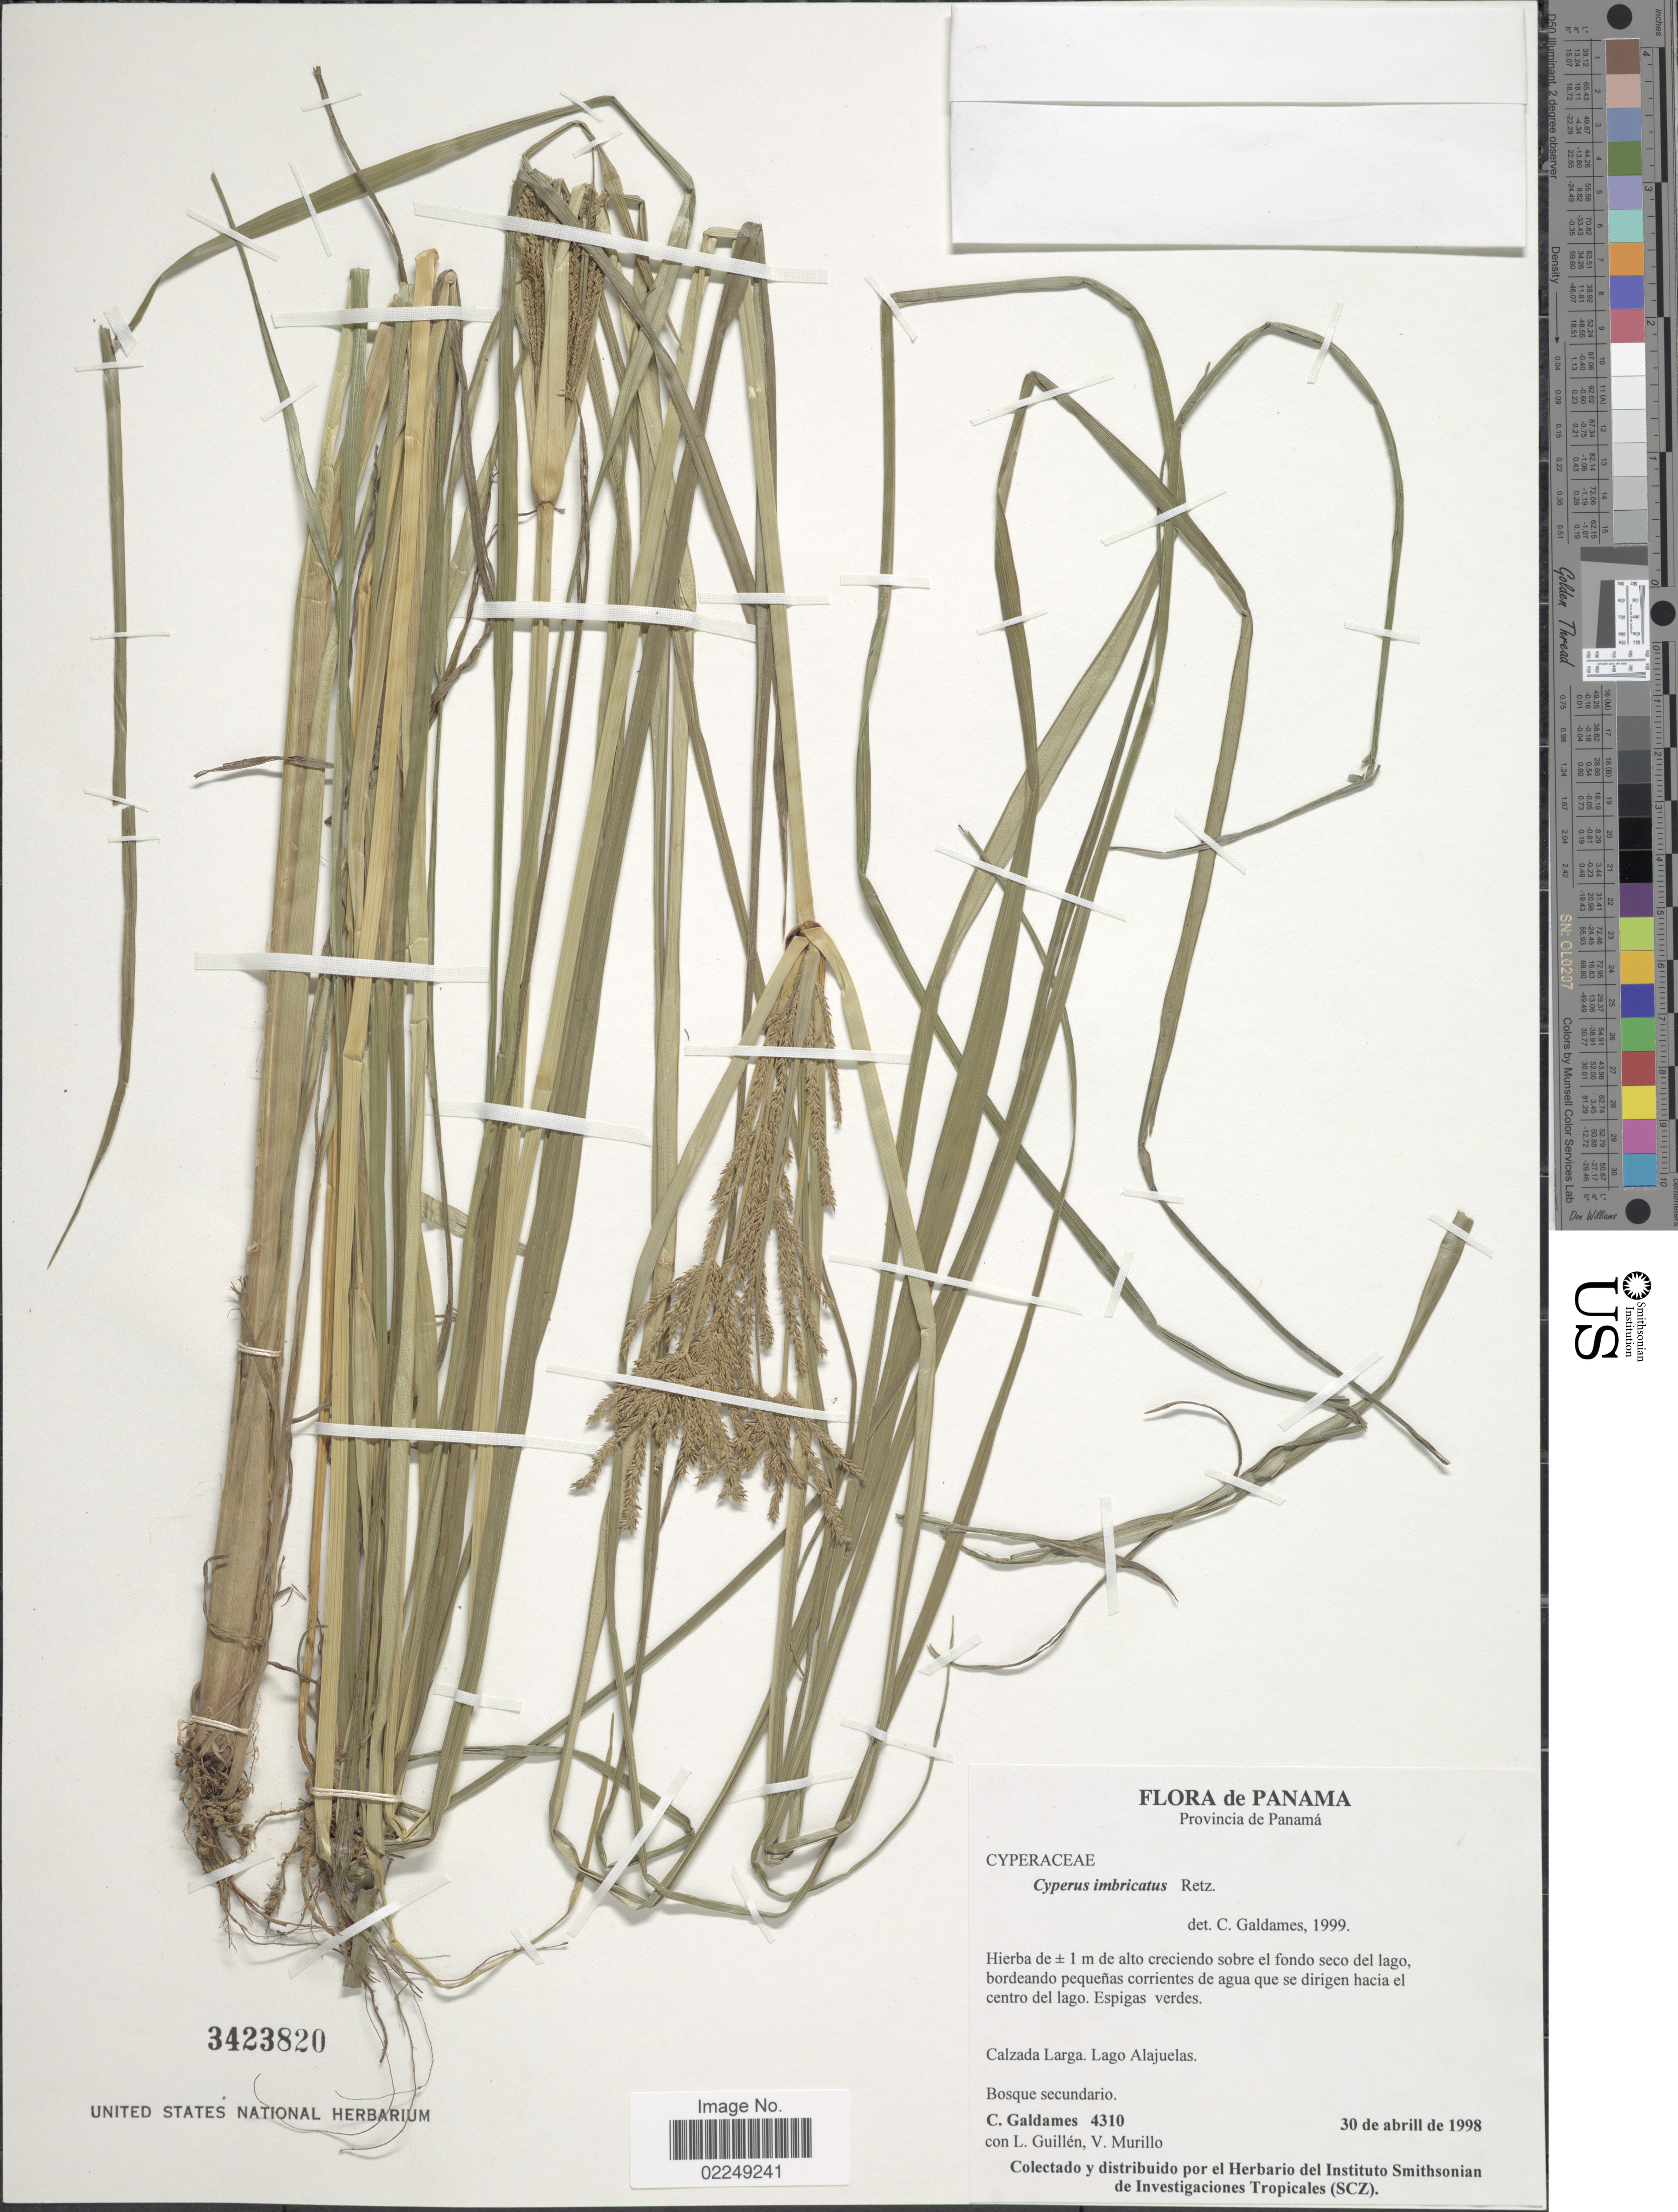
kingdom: Plantae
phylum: Tracheophyta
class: Liliopsida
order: Poales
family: Cyperaceae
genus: Cyperus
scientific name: Cyperus imbricatus Retz.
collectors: C. Galdames, L. Guillén & V. Murillo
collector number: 4310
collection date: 1998-04-30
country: Panama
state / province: Panamá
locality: Provincia de Panama, Calzada Larga, Lago Alajuelas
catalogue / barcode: US 3423820